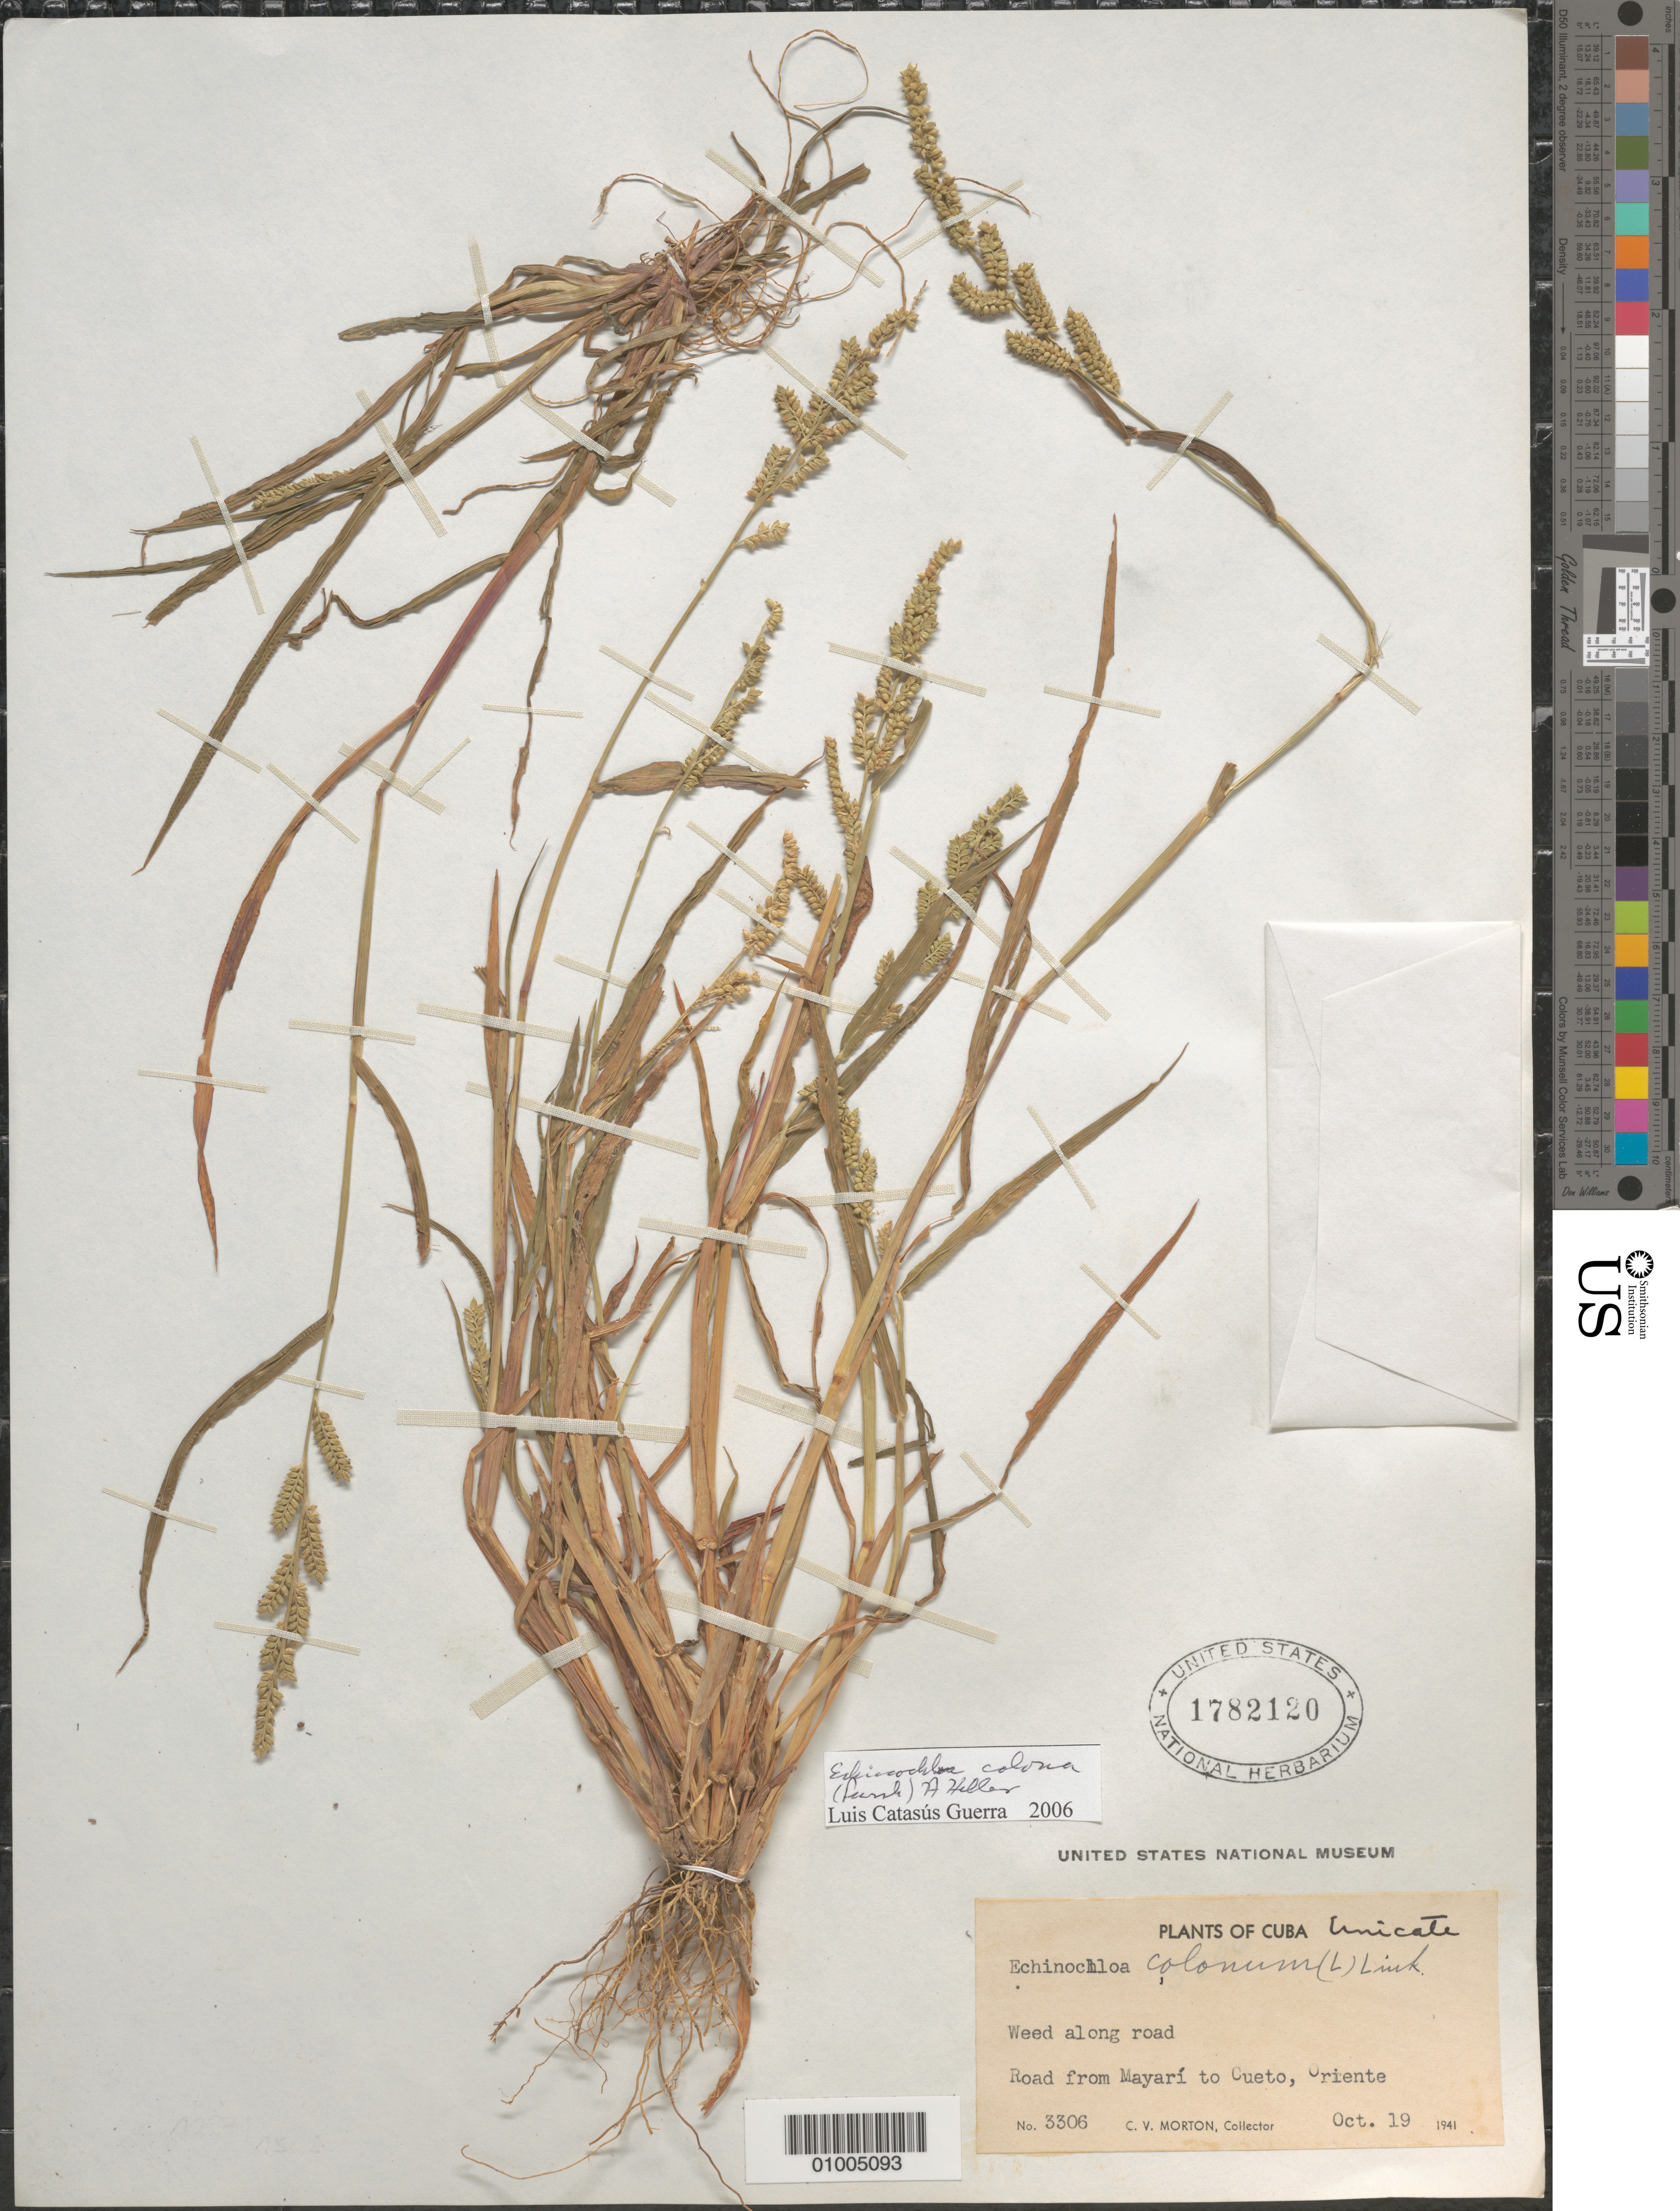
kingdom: Plantae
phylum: Tracheophyta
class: Liliopsida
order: Poales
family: Poaceae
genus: Echinochloa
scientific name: Echinochloa colona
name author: (L.) Link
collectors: C. V. Morton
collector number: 3306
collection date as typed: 19 Oct 1914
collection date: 1914-10-19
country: Cuba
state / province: Oriente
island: Cuba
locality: Road from Mayari to Cueto, Oriente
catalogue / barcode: US 1782120